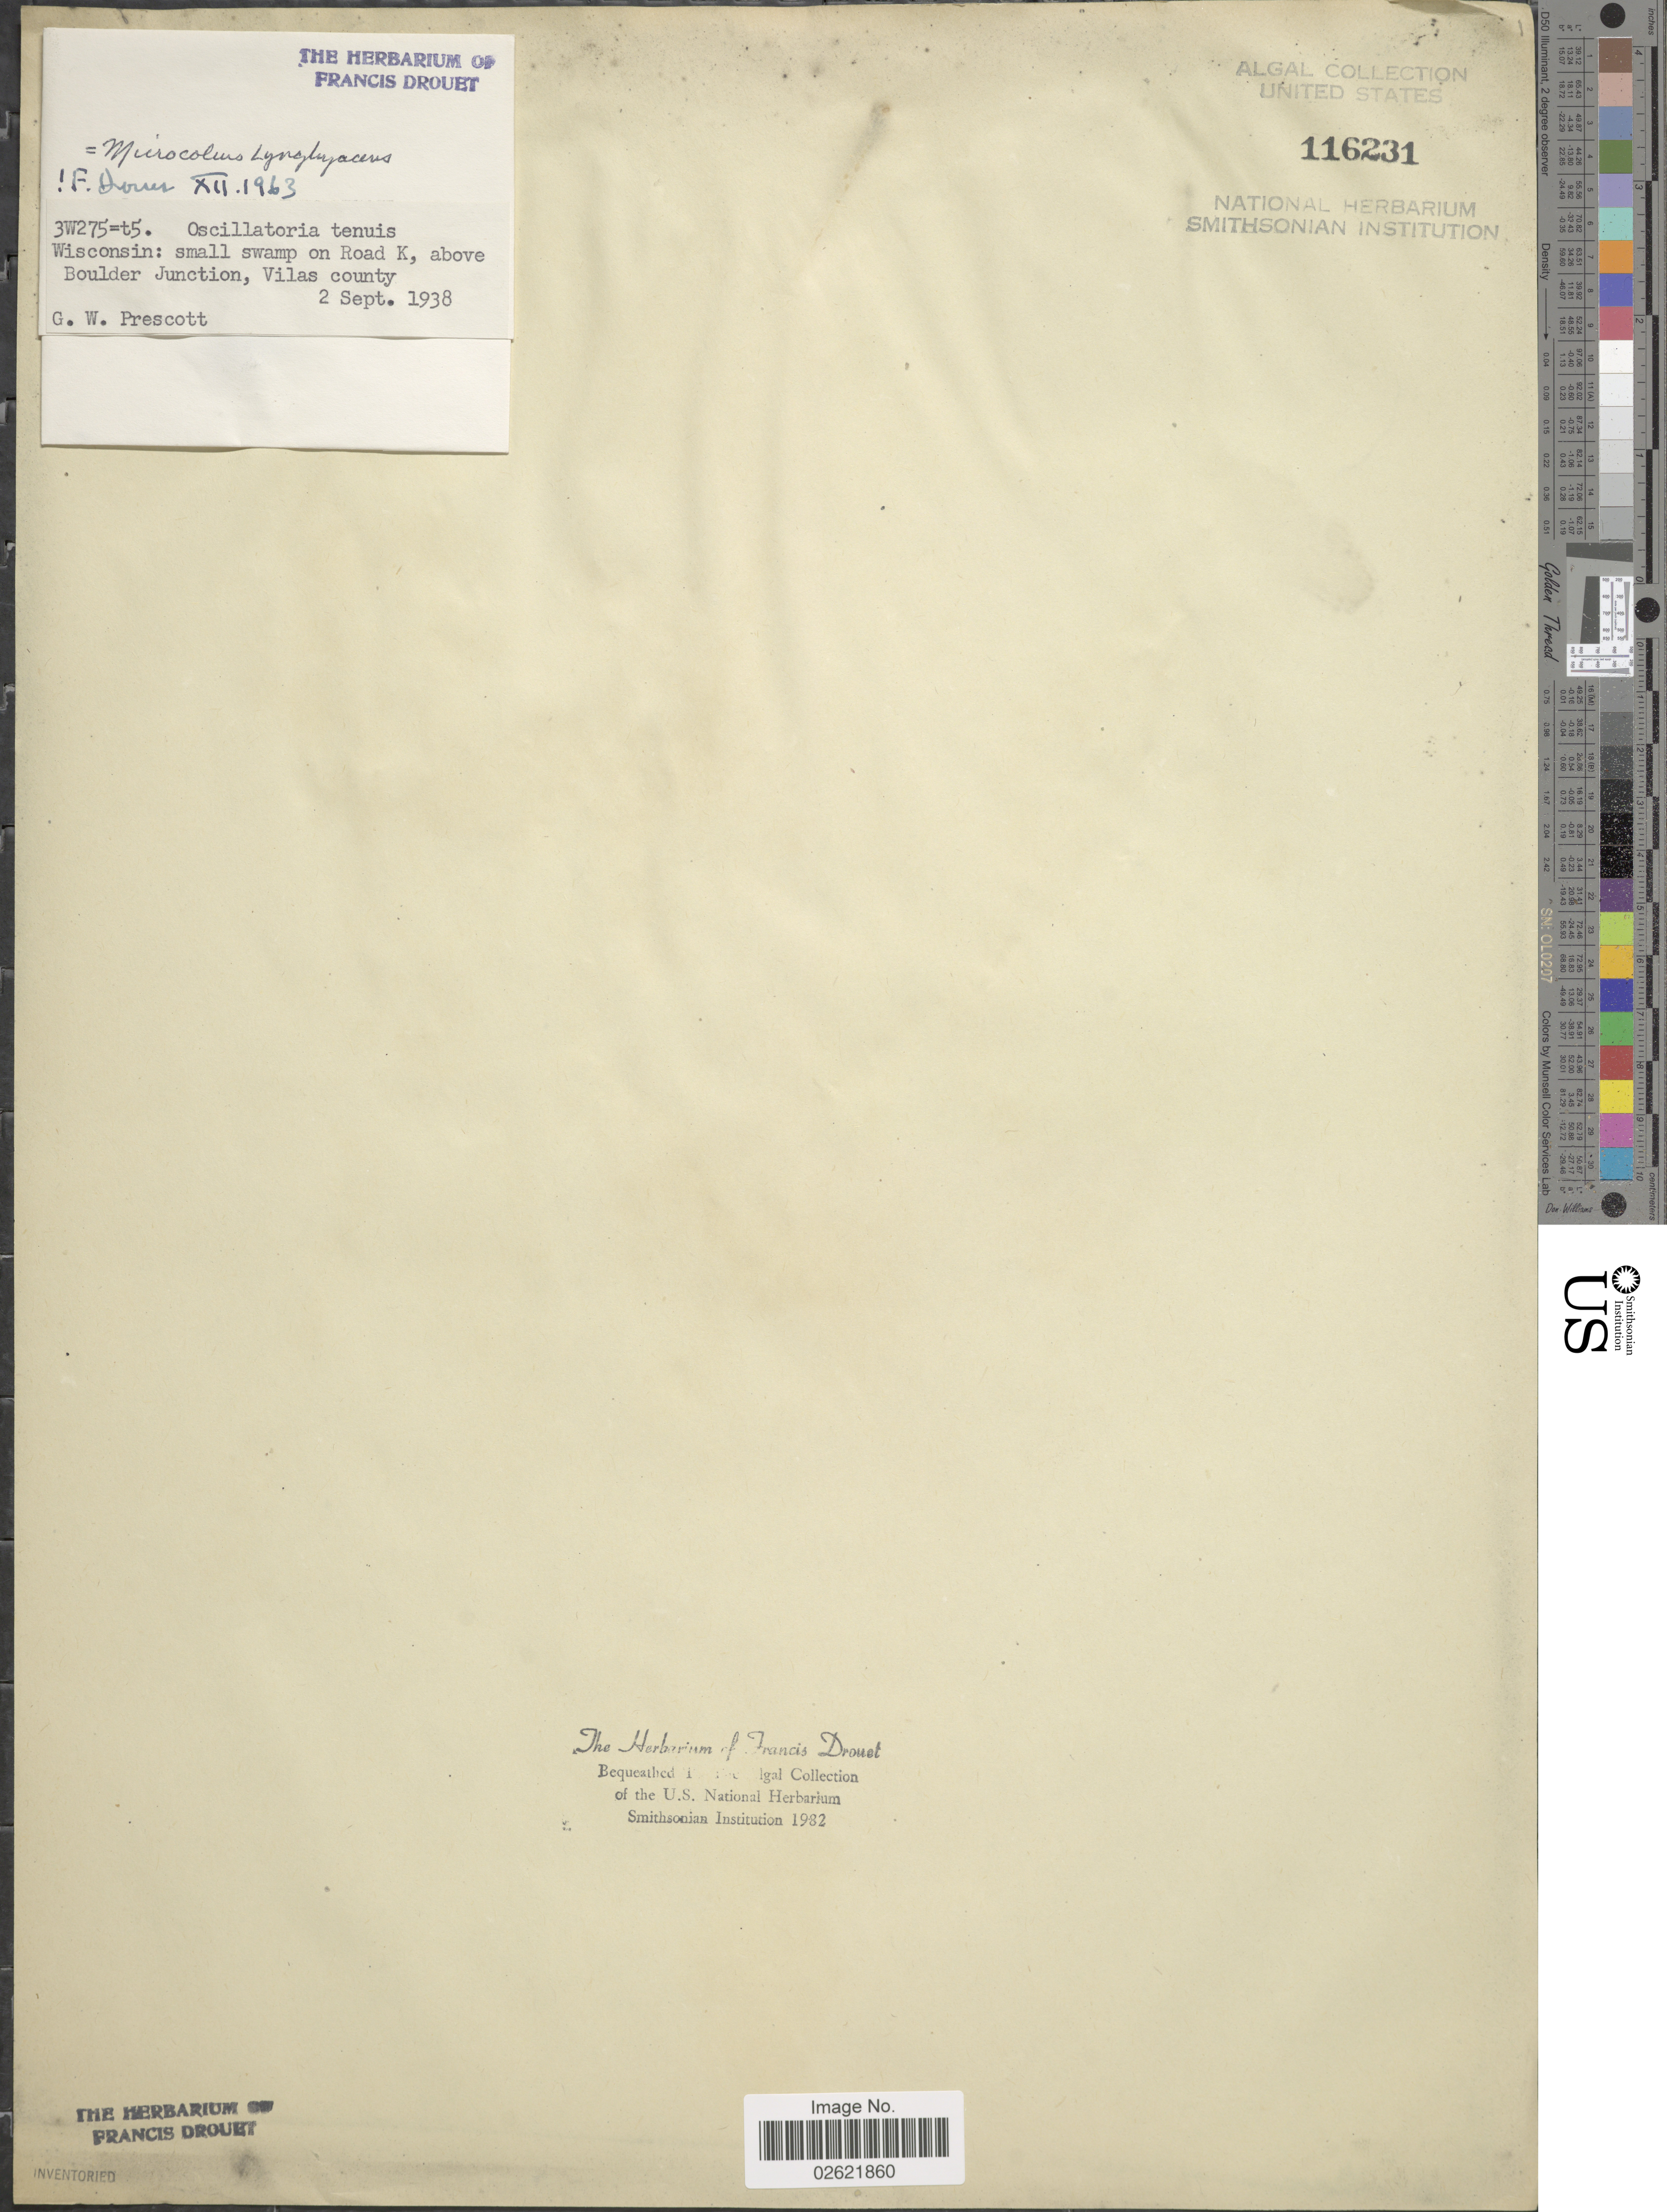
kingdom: Bacteria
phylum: Cyanobacteria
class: Cyanobacteriia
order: Cyanobacteriales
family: Microcoleaceae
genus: Microcoleus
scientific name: Microcoleus lyngbyaceus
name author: Kütz. ex Forti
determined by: Drouet, F. E.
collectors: G. Prescott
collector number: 3w275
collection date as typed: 02 Sep 1938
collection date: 1938-09-02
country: United States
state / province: Wisconsin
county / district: Vilas County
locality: Road K, above Boulder Junction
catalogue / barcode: US 116231